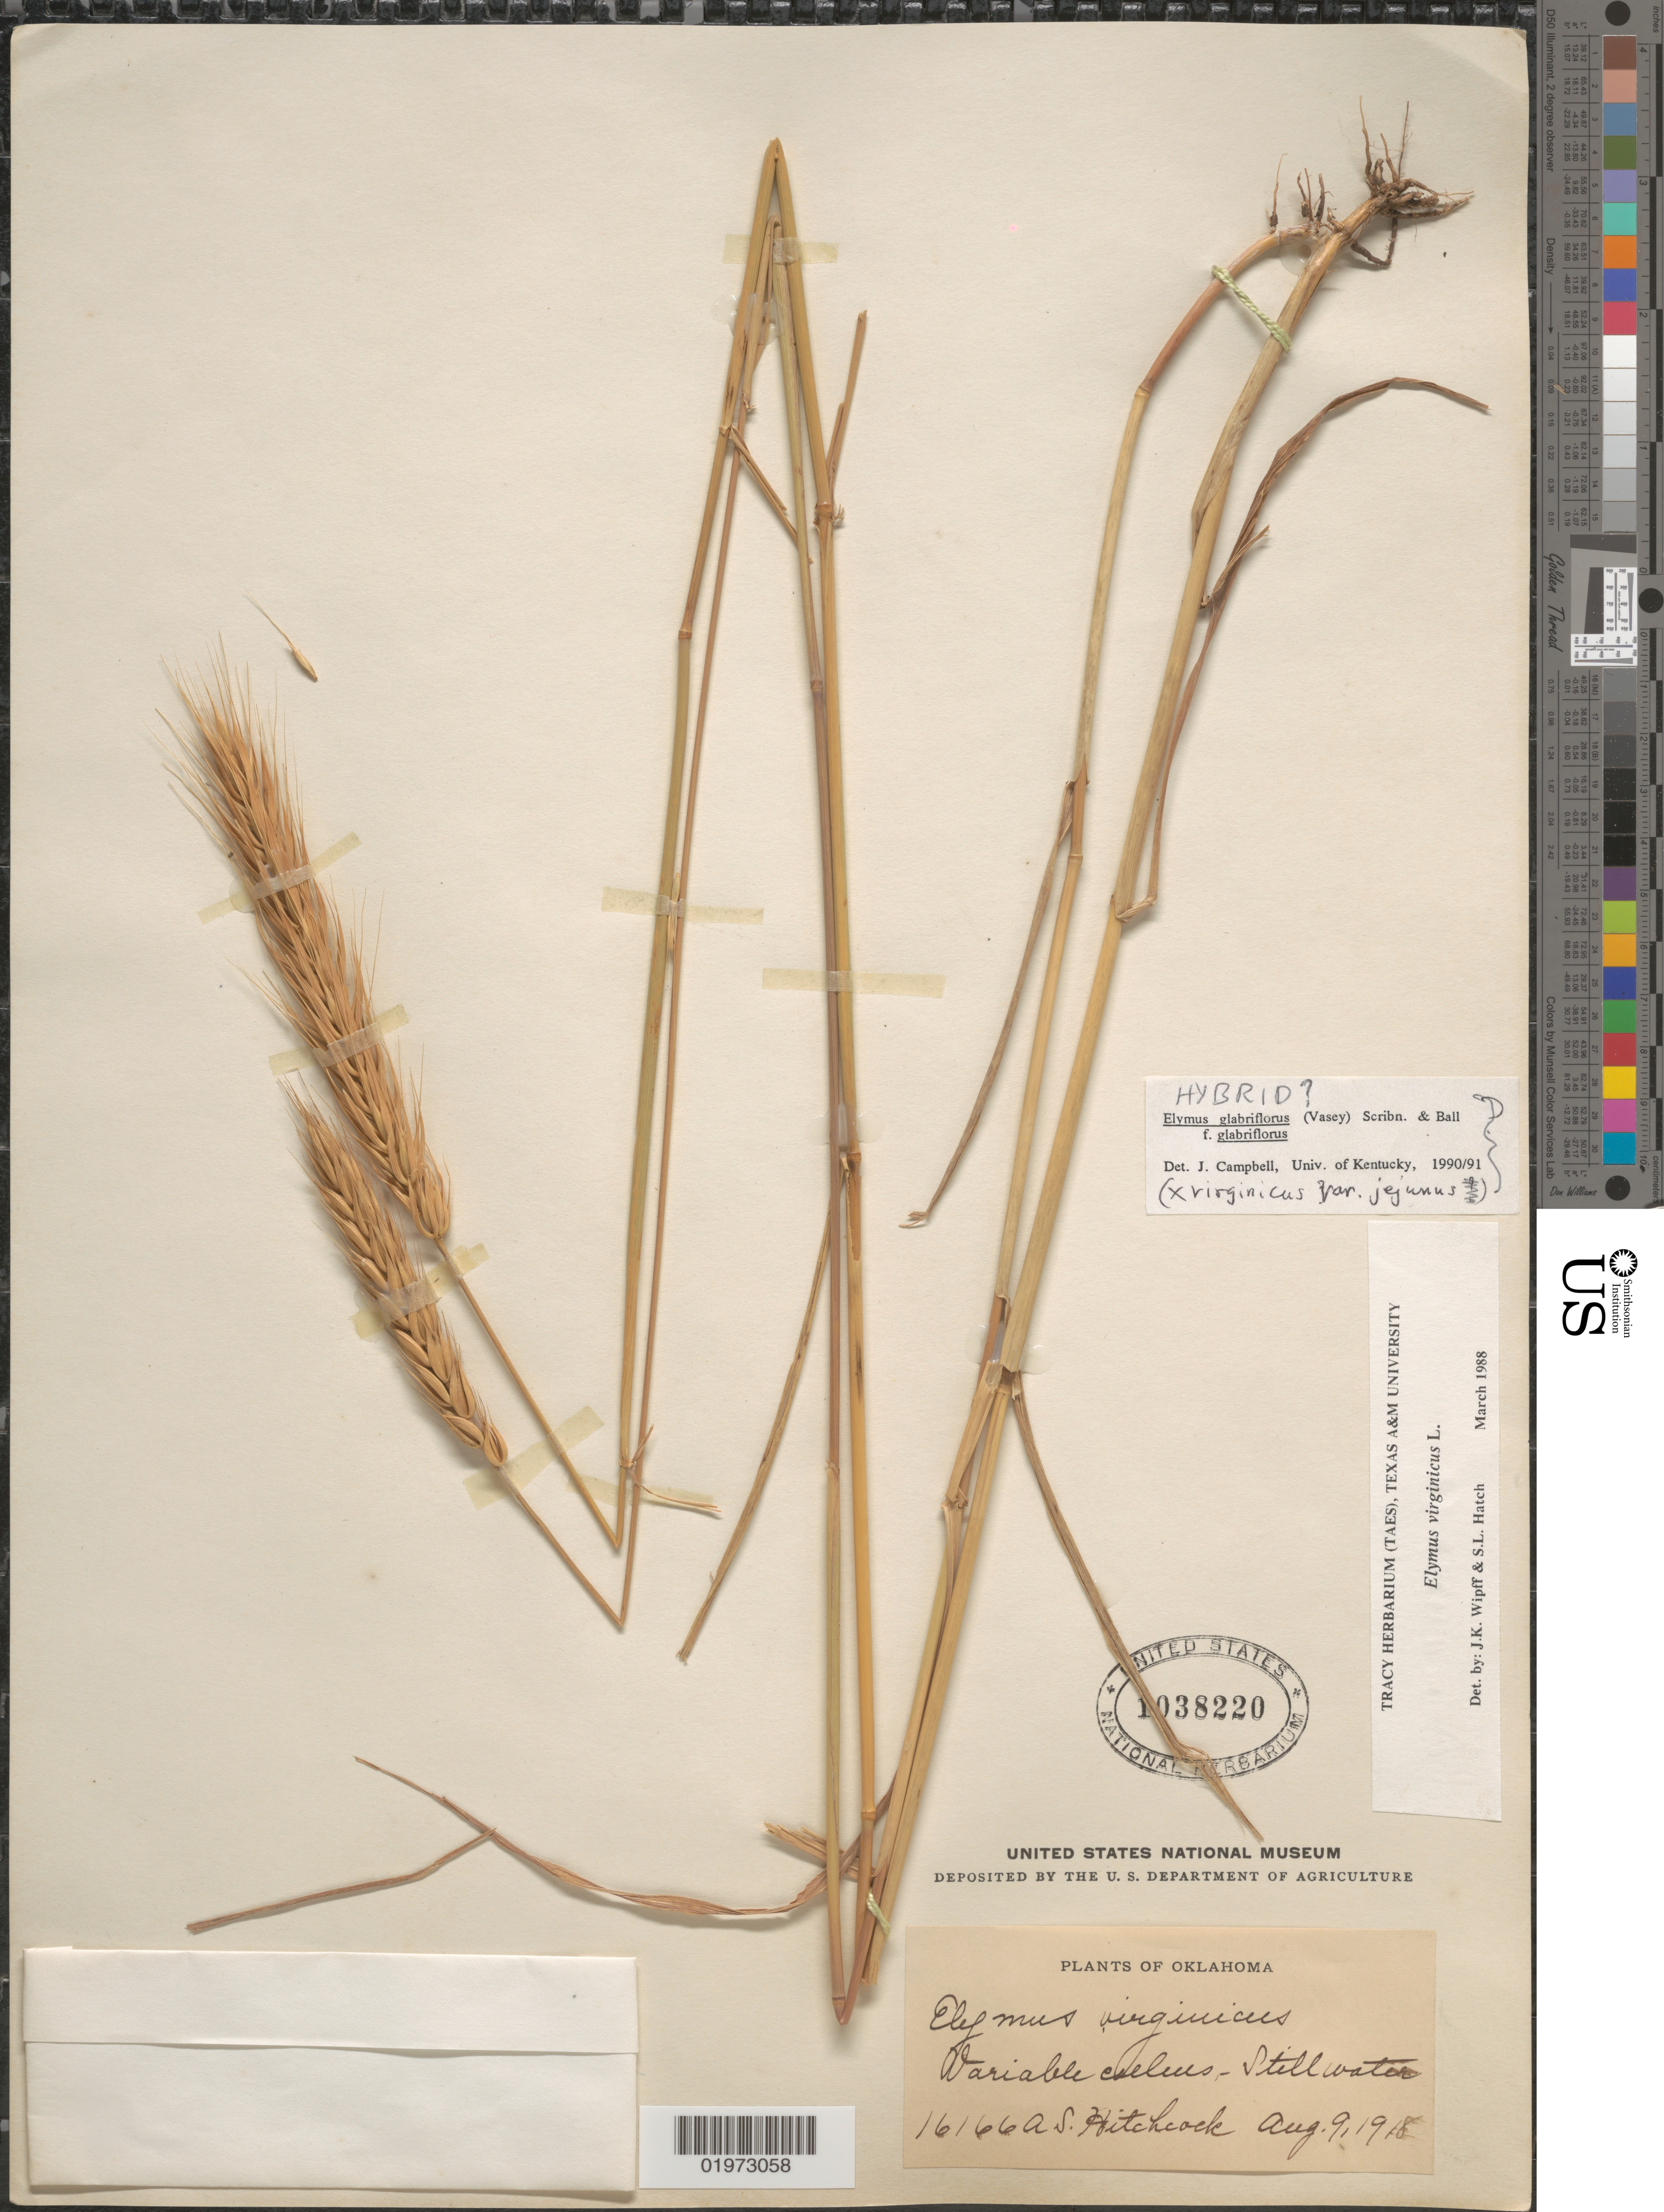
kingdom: Plantae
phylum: Tracheophyta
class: Liliopsida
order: Poales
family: Poaceae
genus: Elymus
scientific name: Elymus virginicus var. virginicus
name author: L.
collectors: A. S. Hitchcock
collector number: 16166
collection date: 1918-09-09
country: United States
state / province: Oklahoma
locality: Still water.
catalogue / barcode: US 1038220